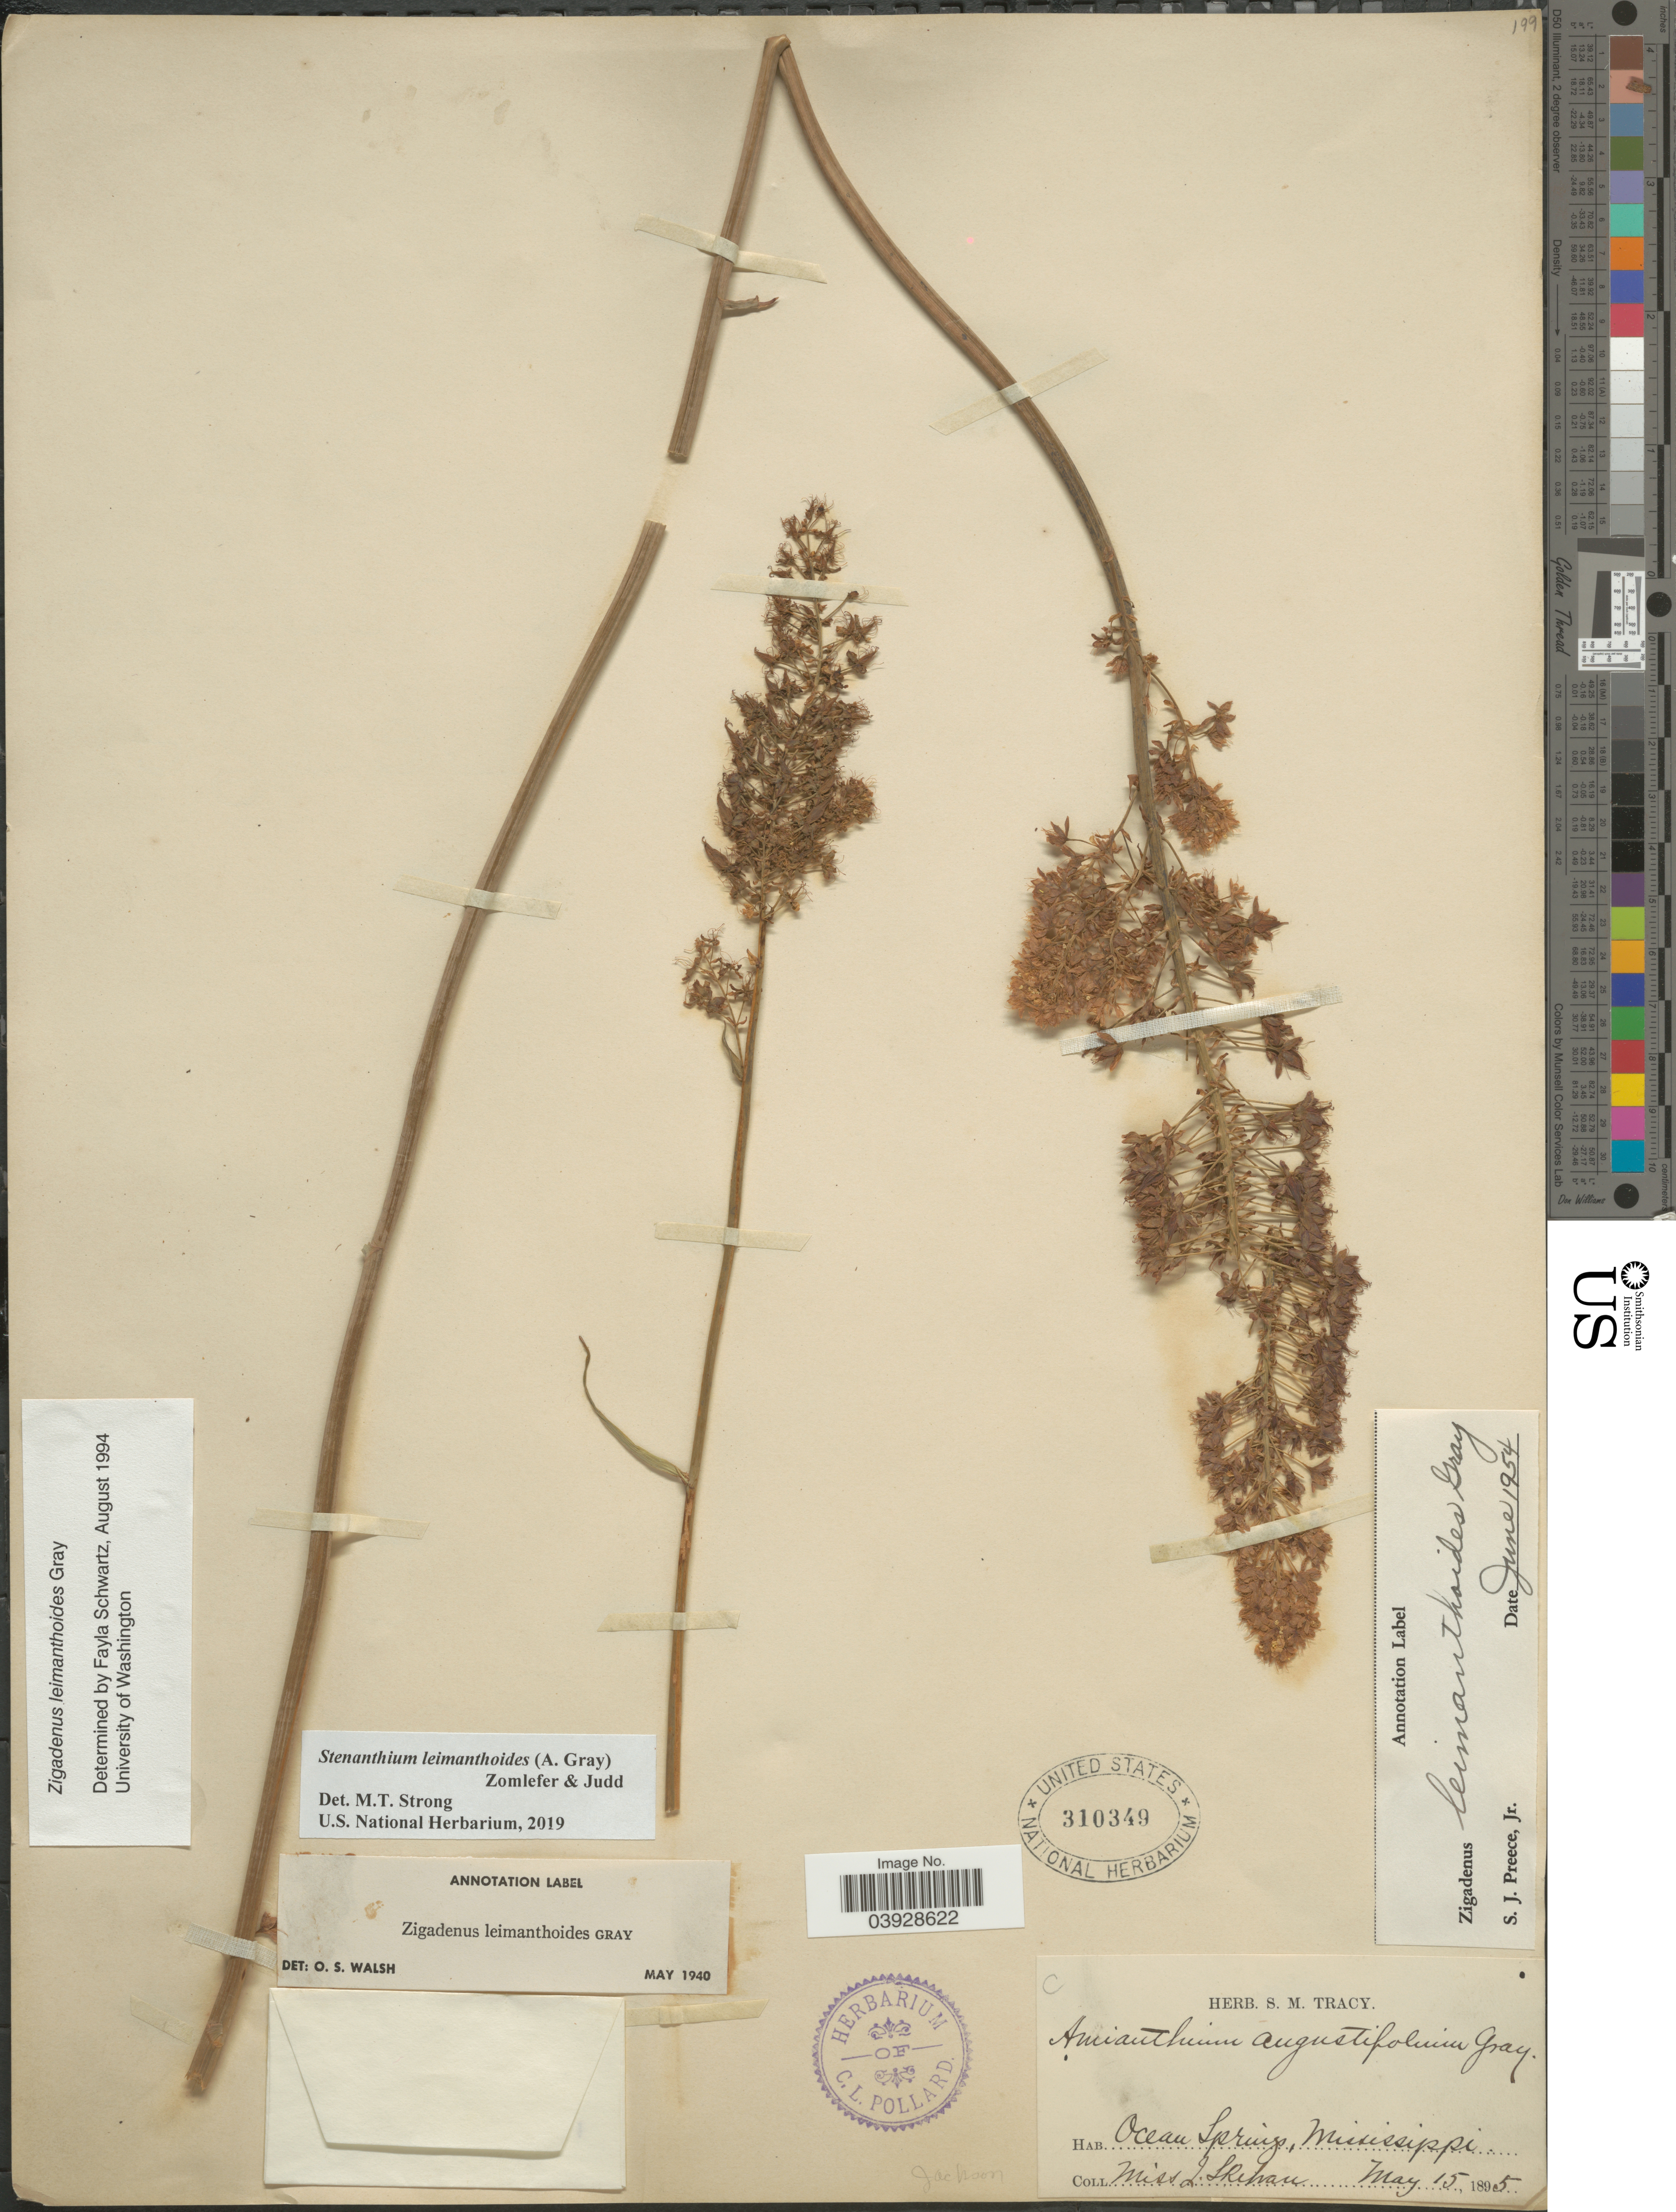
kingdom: Plantae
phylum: Tracheophyta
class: Liliopsida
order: Liliales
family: Melanthiaceae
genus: Stenanthium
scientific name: Stenanthium leimanthoides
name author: (A. Gray) Zomlefer & Judd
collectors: I. Skihan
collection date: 1895-05-15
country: United States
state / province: Mississippi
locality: Ocean Springs.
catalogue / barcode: US 310349